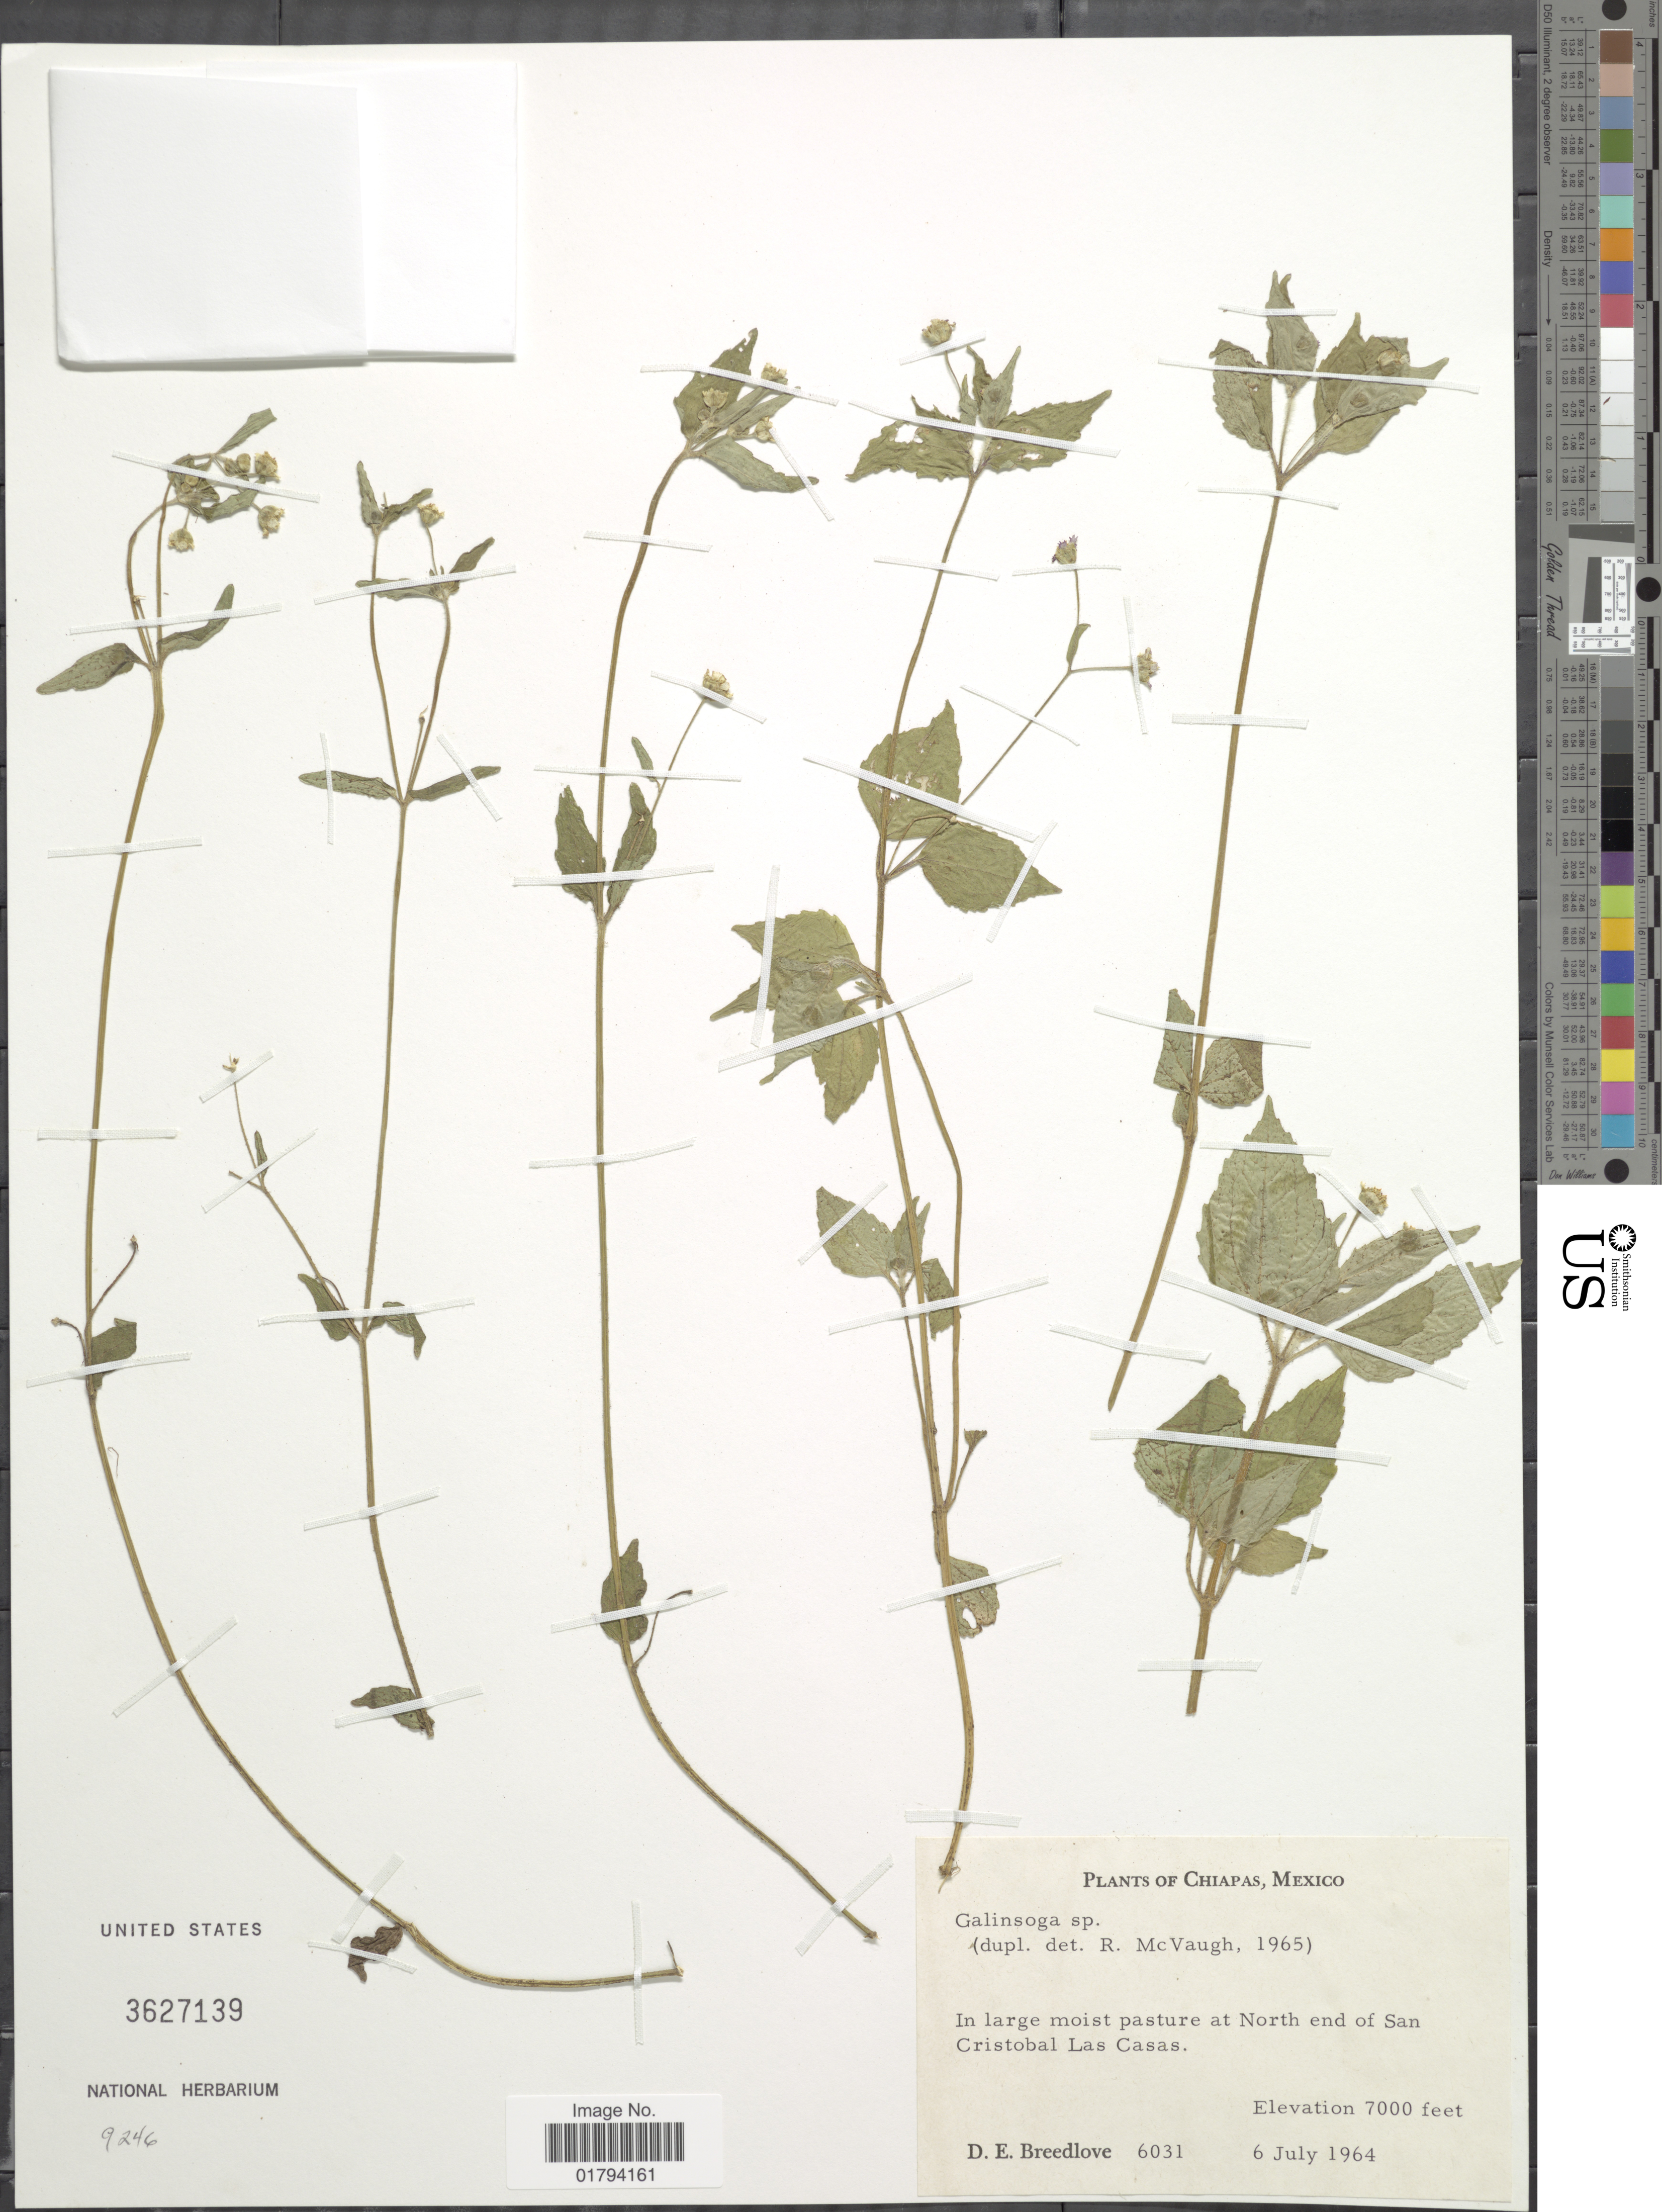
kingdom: Plantae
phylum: Tracheophyta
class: Magnoliopsida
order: Asterales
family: Asteraceae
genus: Galinsoga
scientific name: Galinsoga sp.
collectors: D. E. Breedlove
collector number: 6031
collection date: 1964-07-06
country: Mexico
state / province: Chiapas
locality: In large moist pasture at North end of San Cristobal Las Casas.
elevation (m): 2134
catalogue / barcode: US 3627139